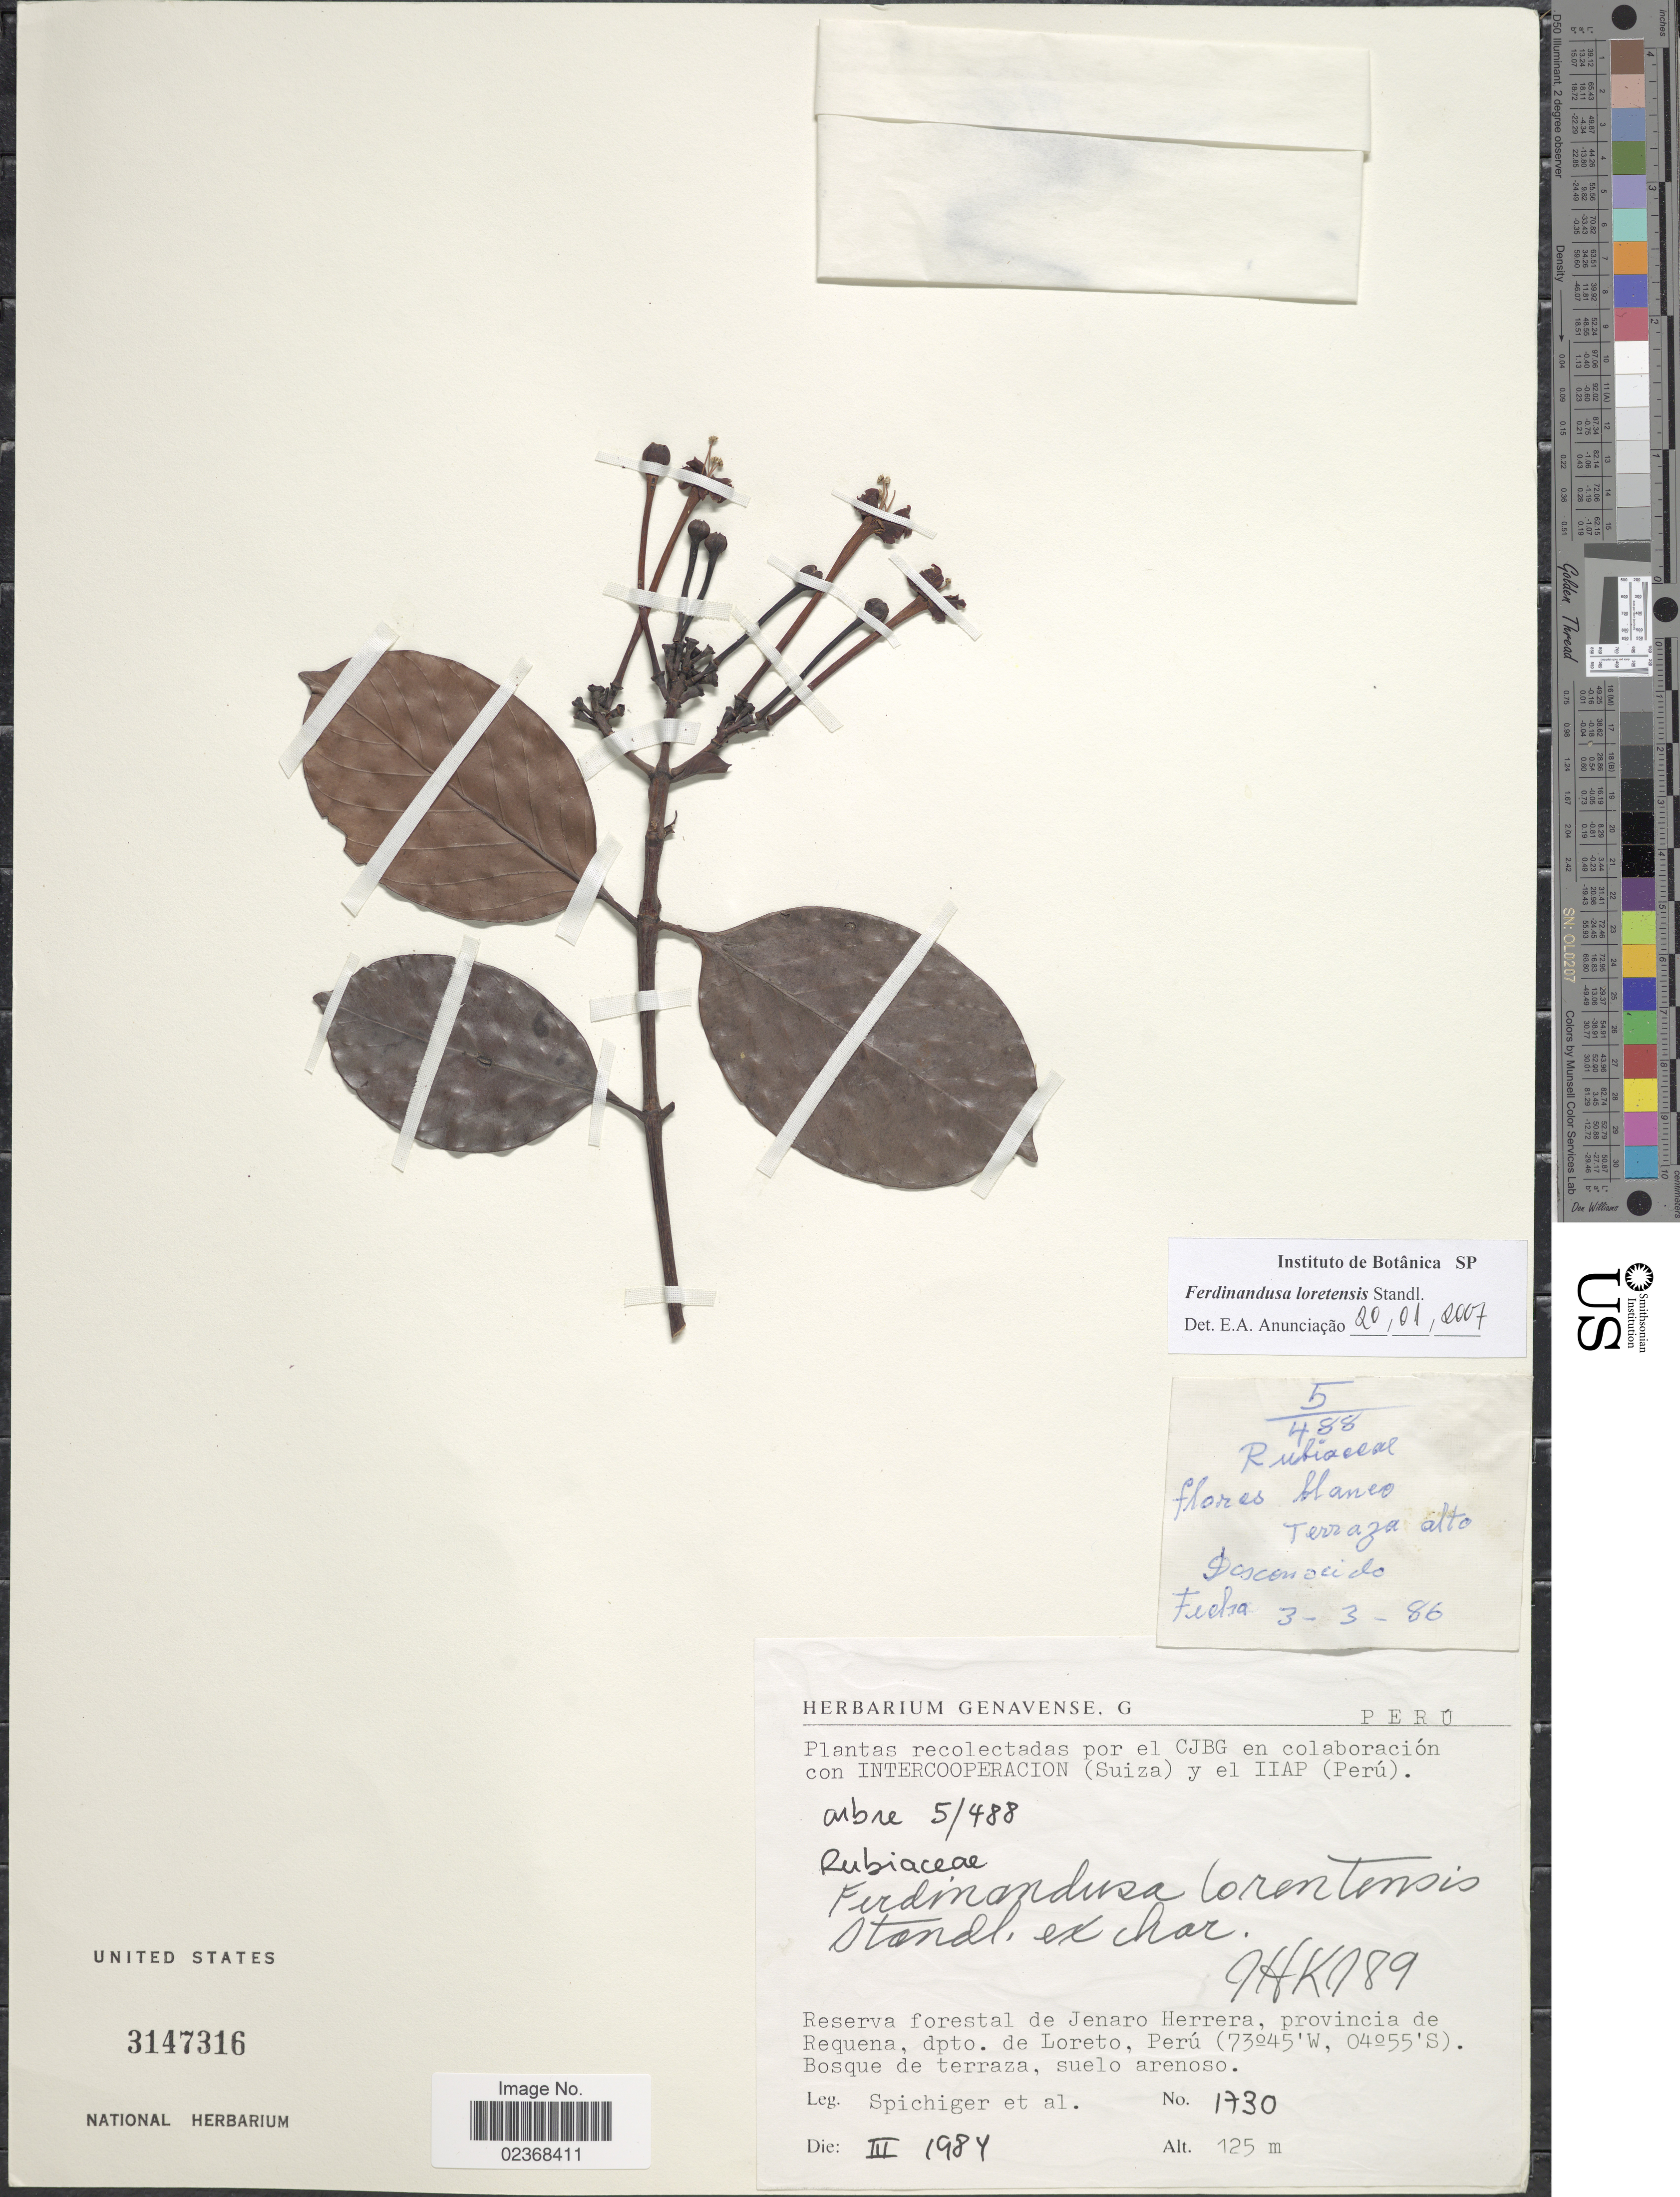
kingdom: Plantae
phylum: Tracheophyta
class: Magnoliopsida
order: Gentianales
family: Rubiaceae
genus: Ferdinandusa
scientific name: Ferdinandusa loretensis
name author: Standl.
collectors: Spichiger & et al.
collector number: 1730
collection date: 1984-03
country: Peru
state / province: Loreto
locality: Reserva forestal de Jenaro Herrera, provincia de Requena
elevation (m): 125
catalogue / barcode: US 3147316